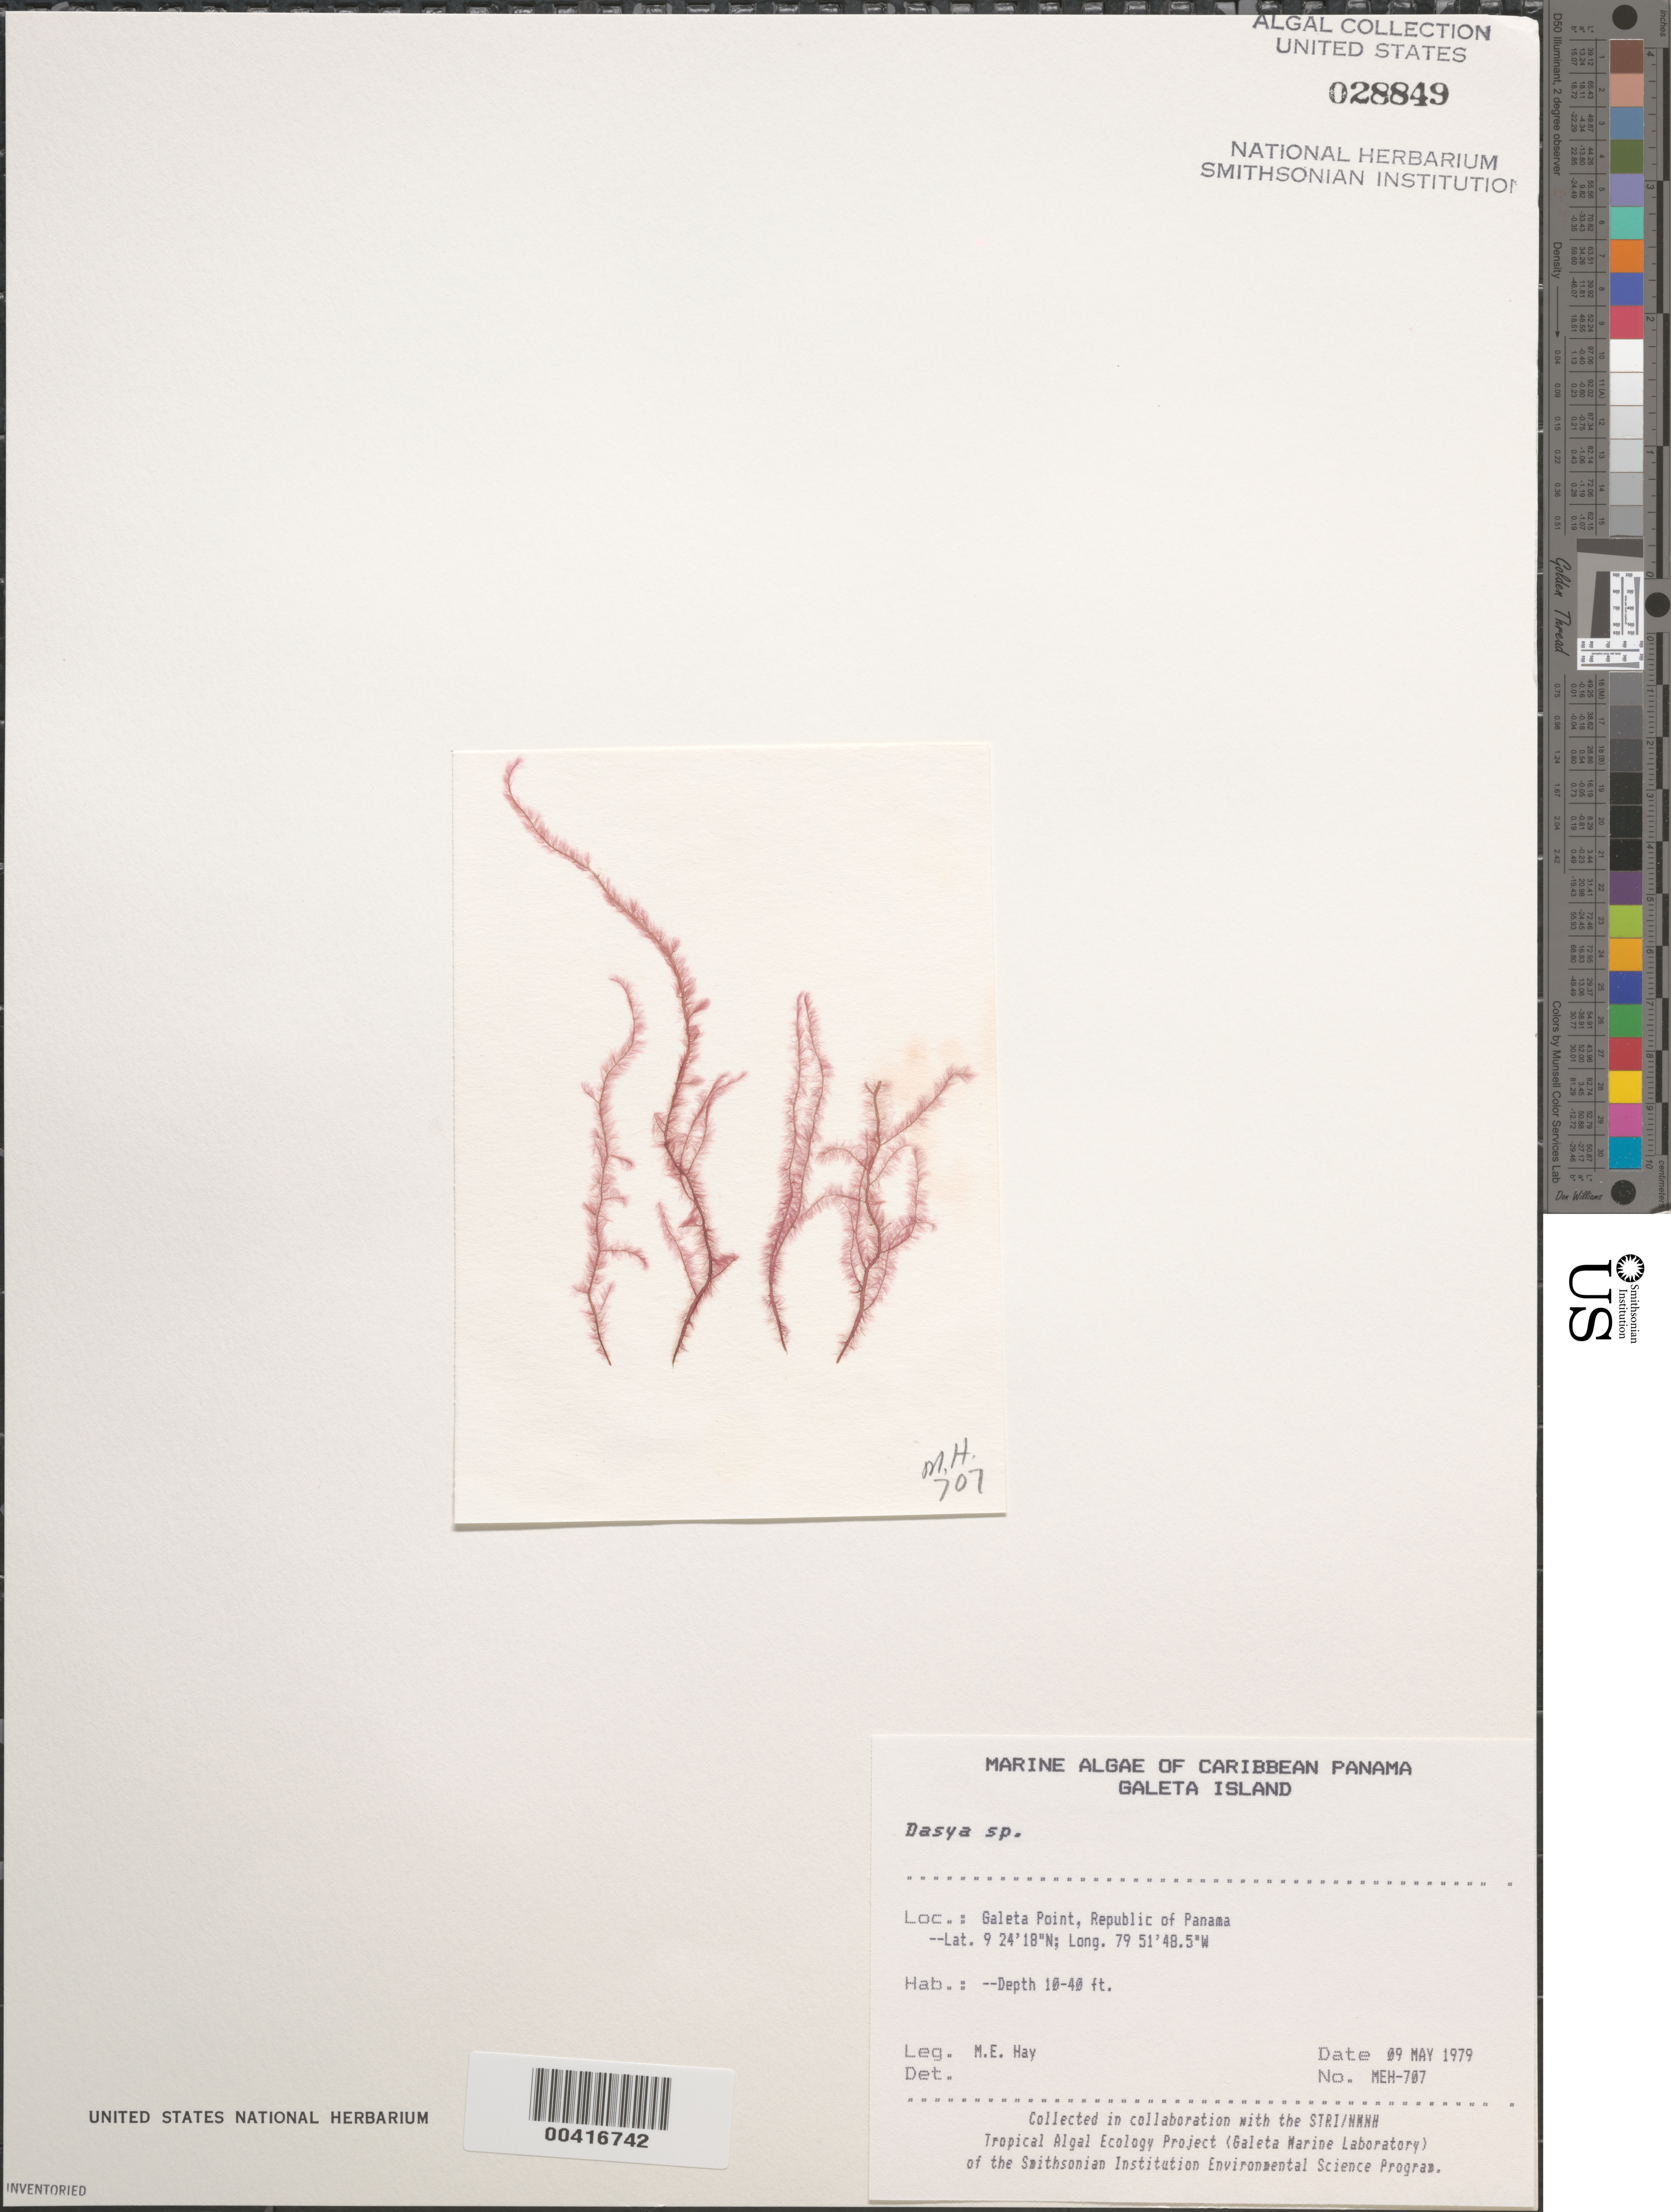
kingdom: Plantae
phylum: Rhodophyta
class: Florideophyceae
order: Ceramiales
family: Dasyaceae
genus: Dasya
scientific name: Dasya sp.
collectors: M. E. Hay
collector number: MEH-707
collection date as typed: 09 May 1979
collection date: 1979-05-09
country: Panama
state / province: Colón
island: Galeta Island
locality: Galeta Point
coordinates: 9 24' 18" N, 79 51' 48.5" W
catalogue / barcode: US 28849